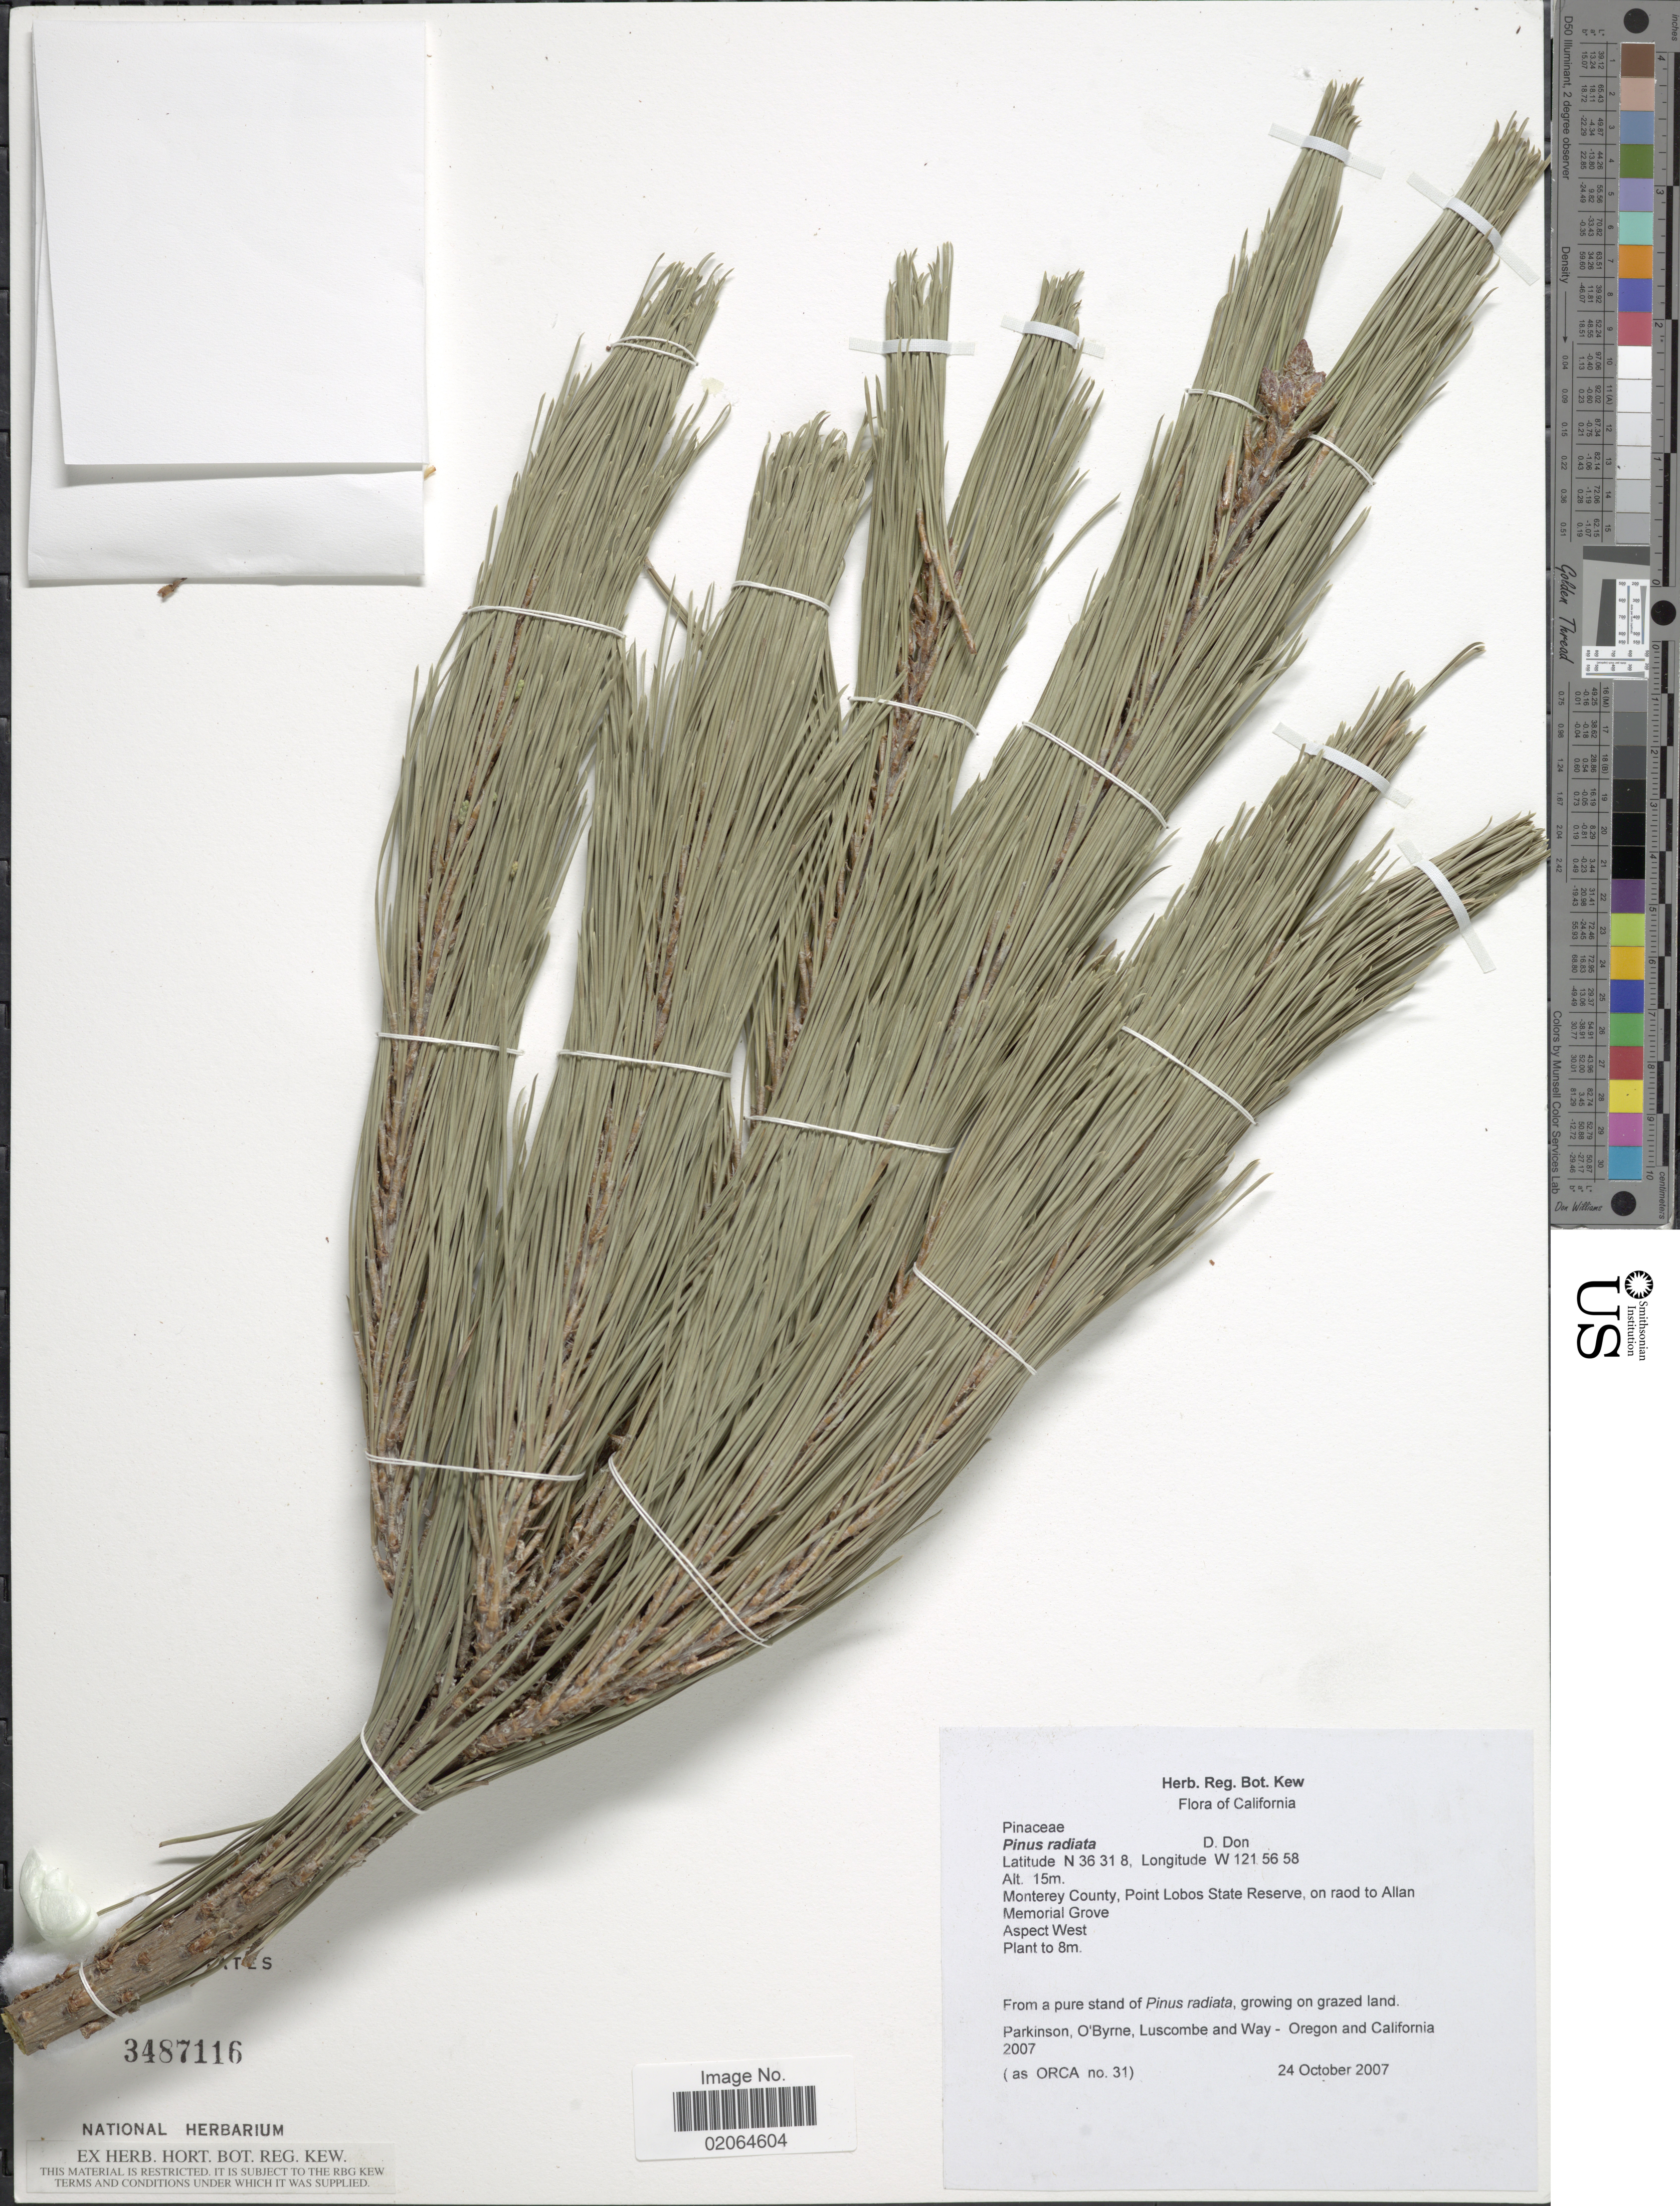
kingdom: Plantae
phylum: Tracheophyta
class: Pinopsida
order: Pinales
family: Pinaceae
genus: Pinus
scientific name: Pinus radiata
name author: D. Don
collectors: D. Don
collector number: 31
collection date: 2007-10-24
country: United States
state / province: California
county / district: Monterey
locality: California. Monterey County, Point Lobos State Reserve, on road to Allan Memorial Grove.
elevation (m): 15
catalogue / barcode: US 3487116